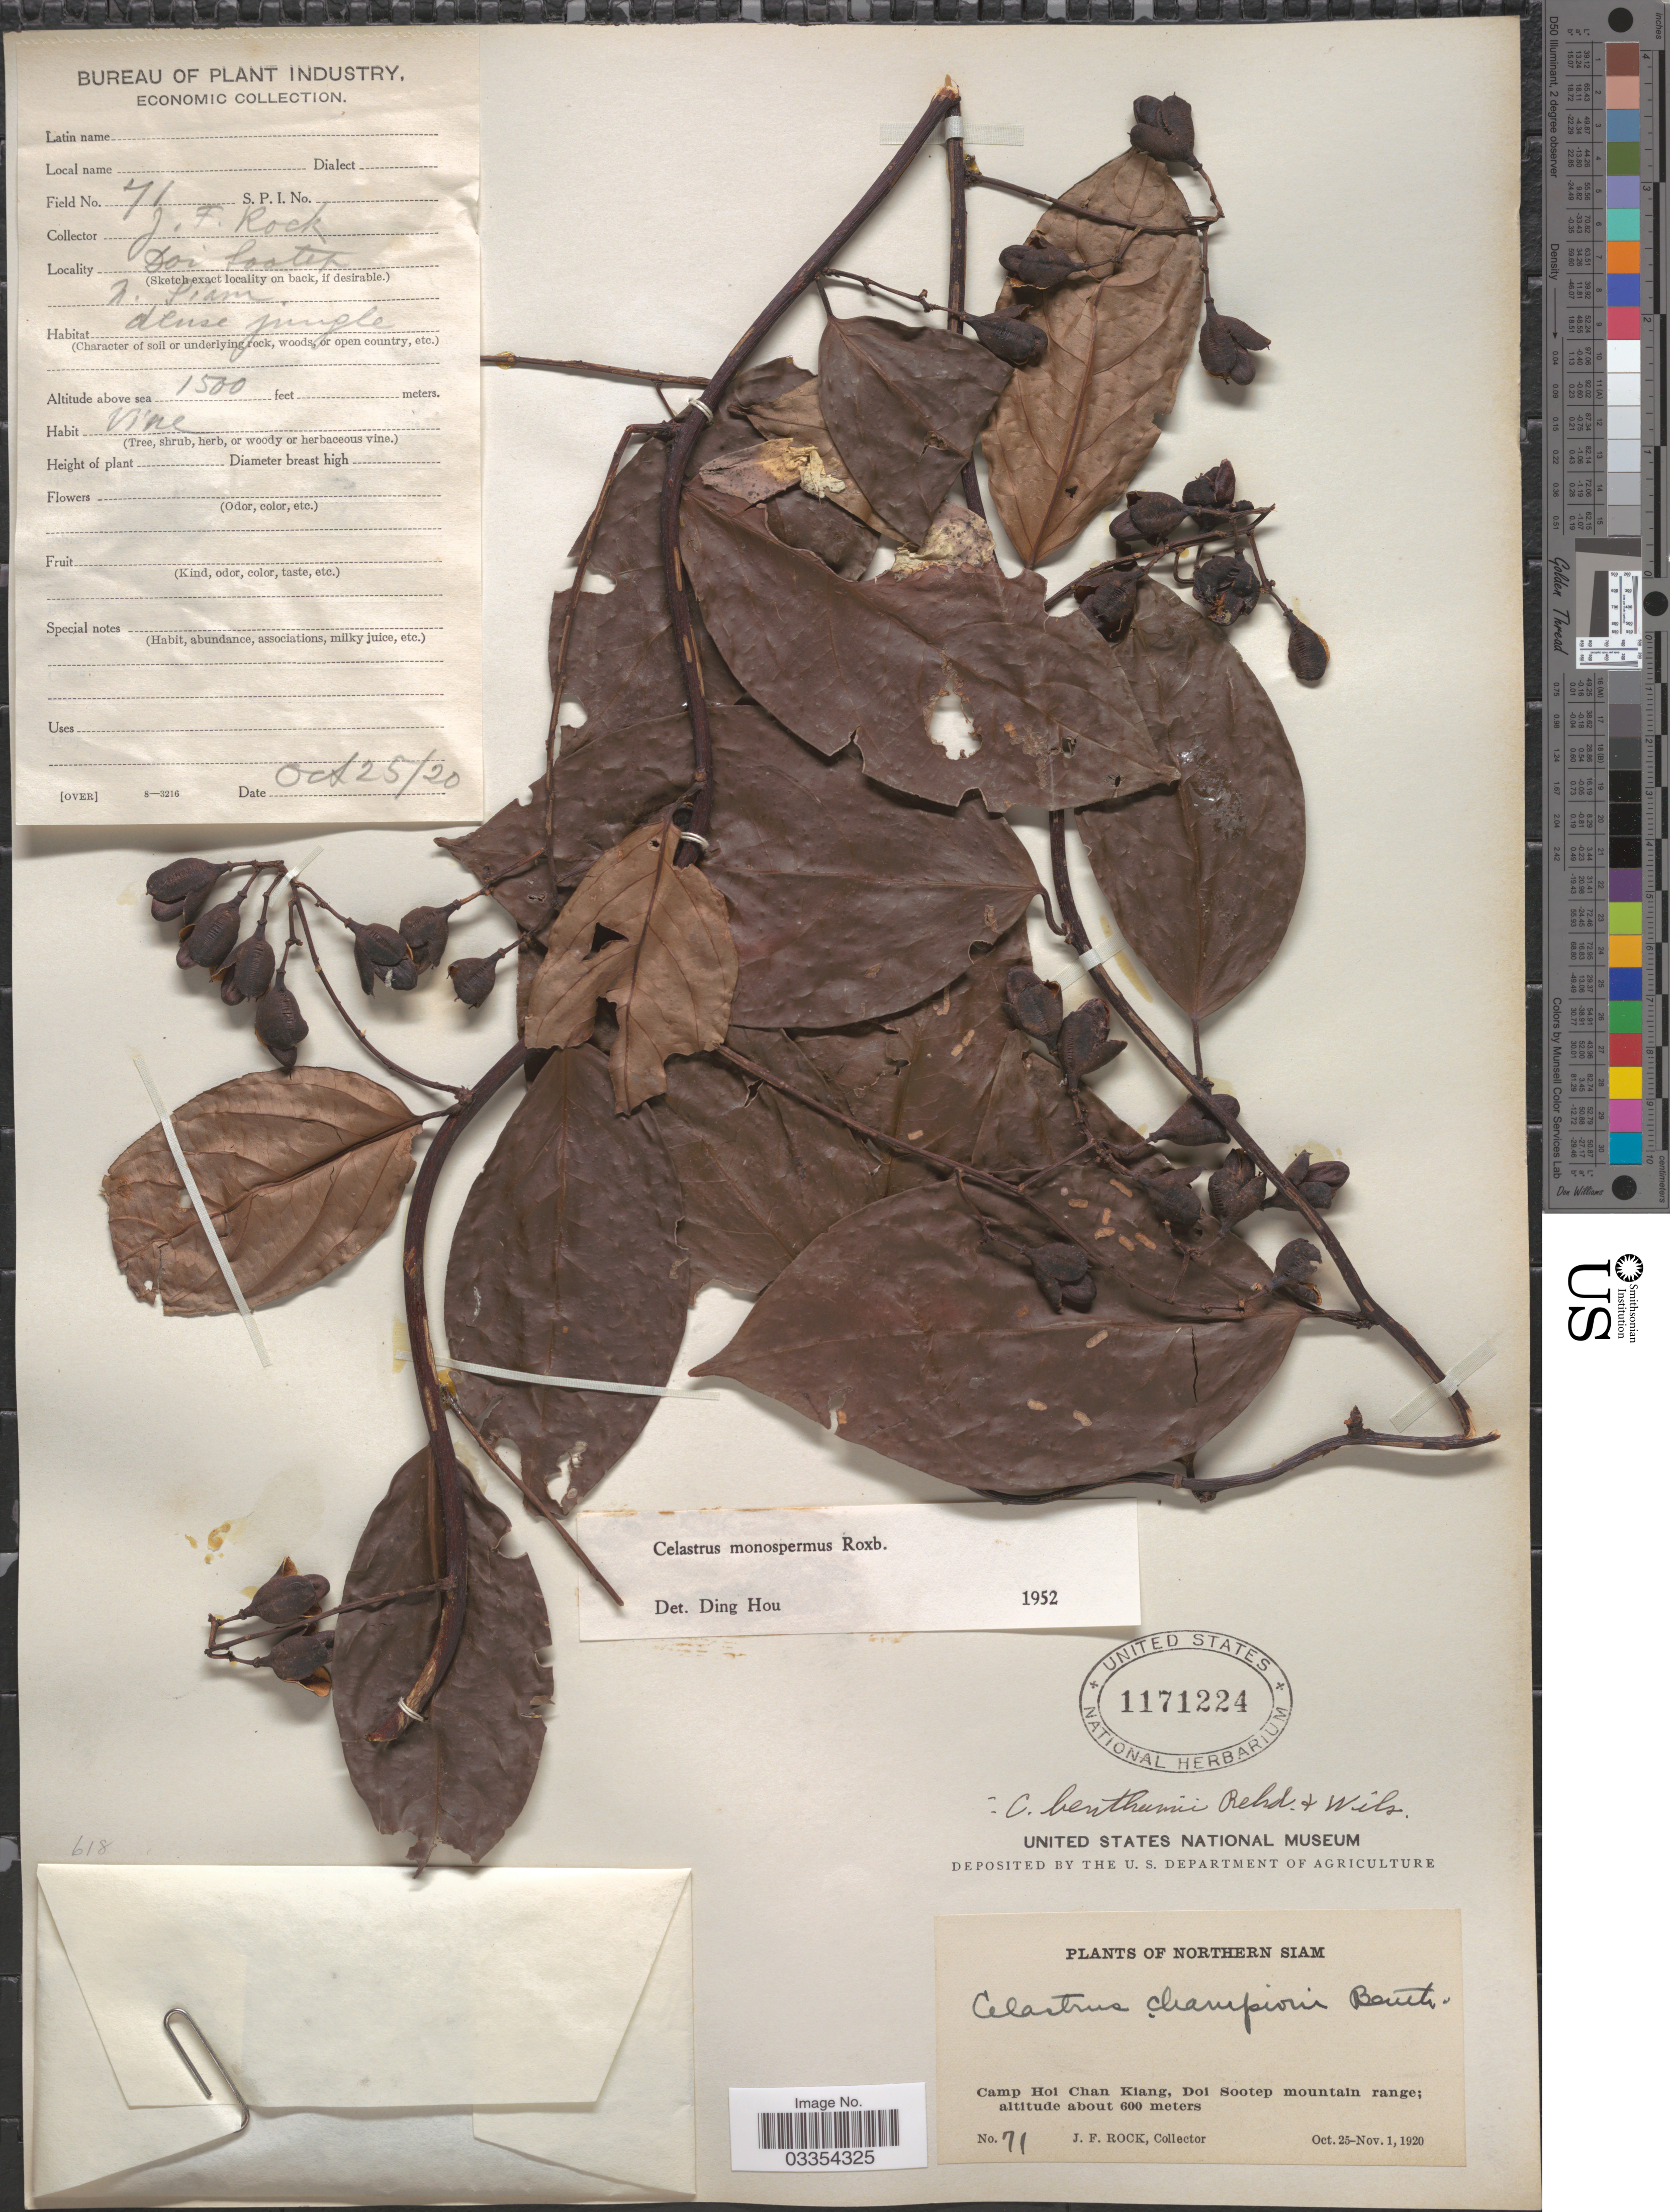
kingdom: Plantae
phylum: Tracheophyta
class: Magnoliopsida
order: Celastrales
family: Celastraceae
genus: Celastrus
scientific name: Celastrus monospermus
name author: Roxb.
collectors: J. Rock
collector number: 71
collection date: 1920-10-25/1920-11-01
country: Thailand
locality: Northern Siam. Camp Hoi Chan Kiang, Doi Sootep mountain range.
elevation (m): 600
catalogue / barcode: US 1171224